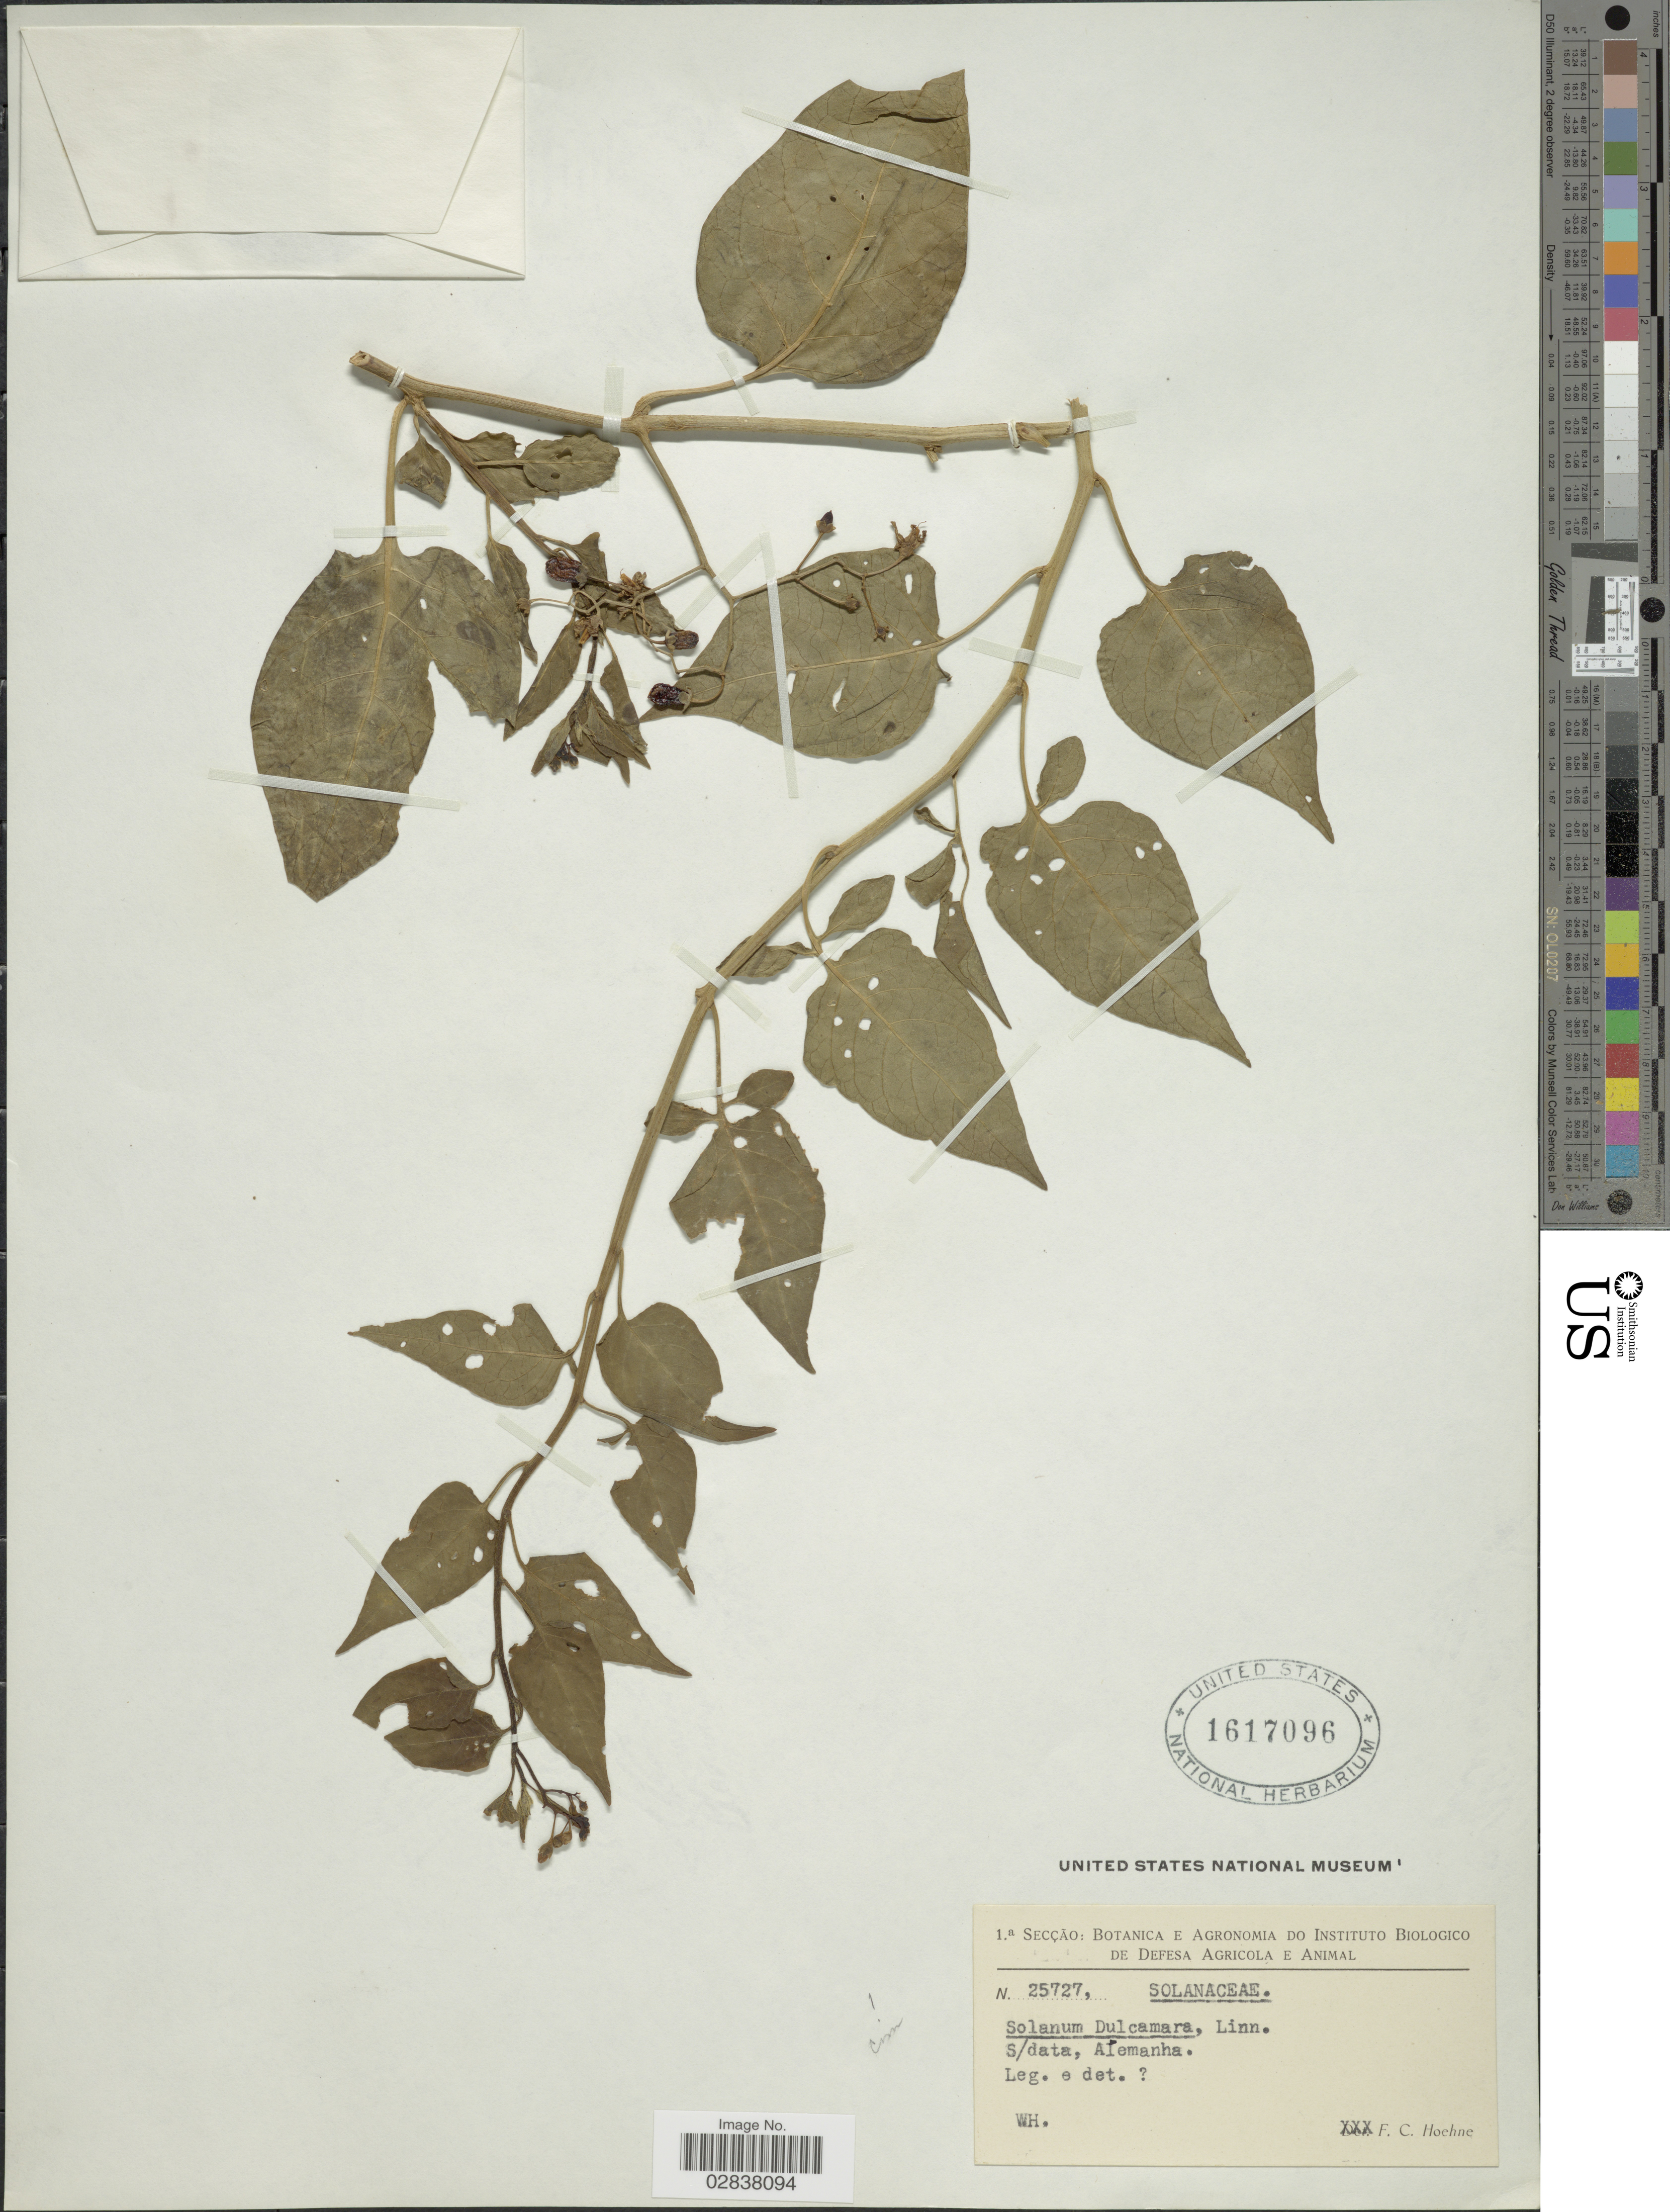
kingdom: Plantae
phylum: Tracheophyta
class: Magnoliopsida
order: Solanales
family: Solanaceae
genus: Solanum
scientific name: Solanum dulcamara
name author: L.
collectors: F. C. Hoehne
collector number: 25727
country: Germany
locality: S/data, Alemanha.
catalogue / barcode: US 1617096